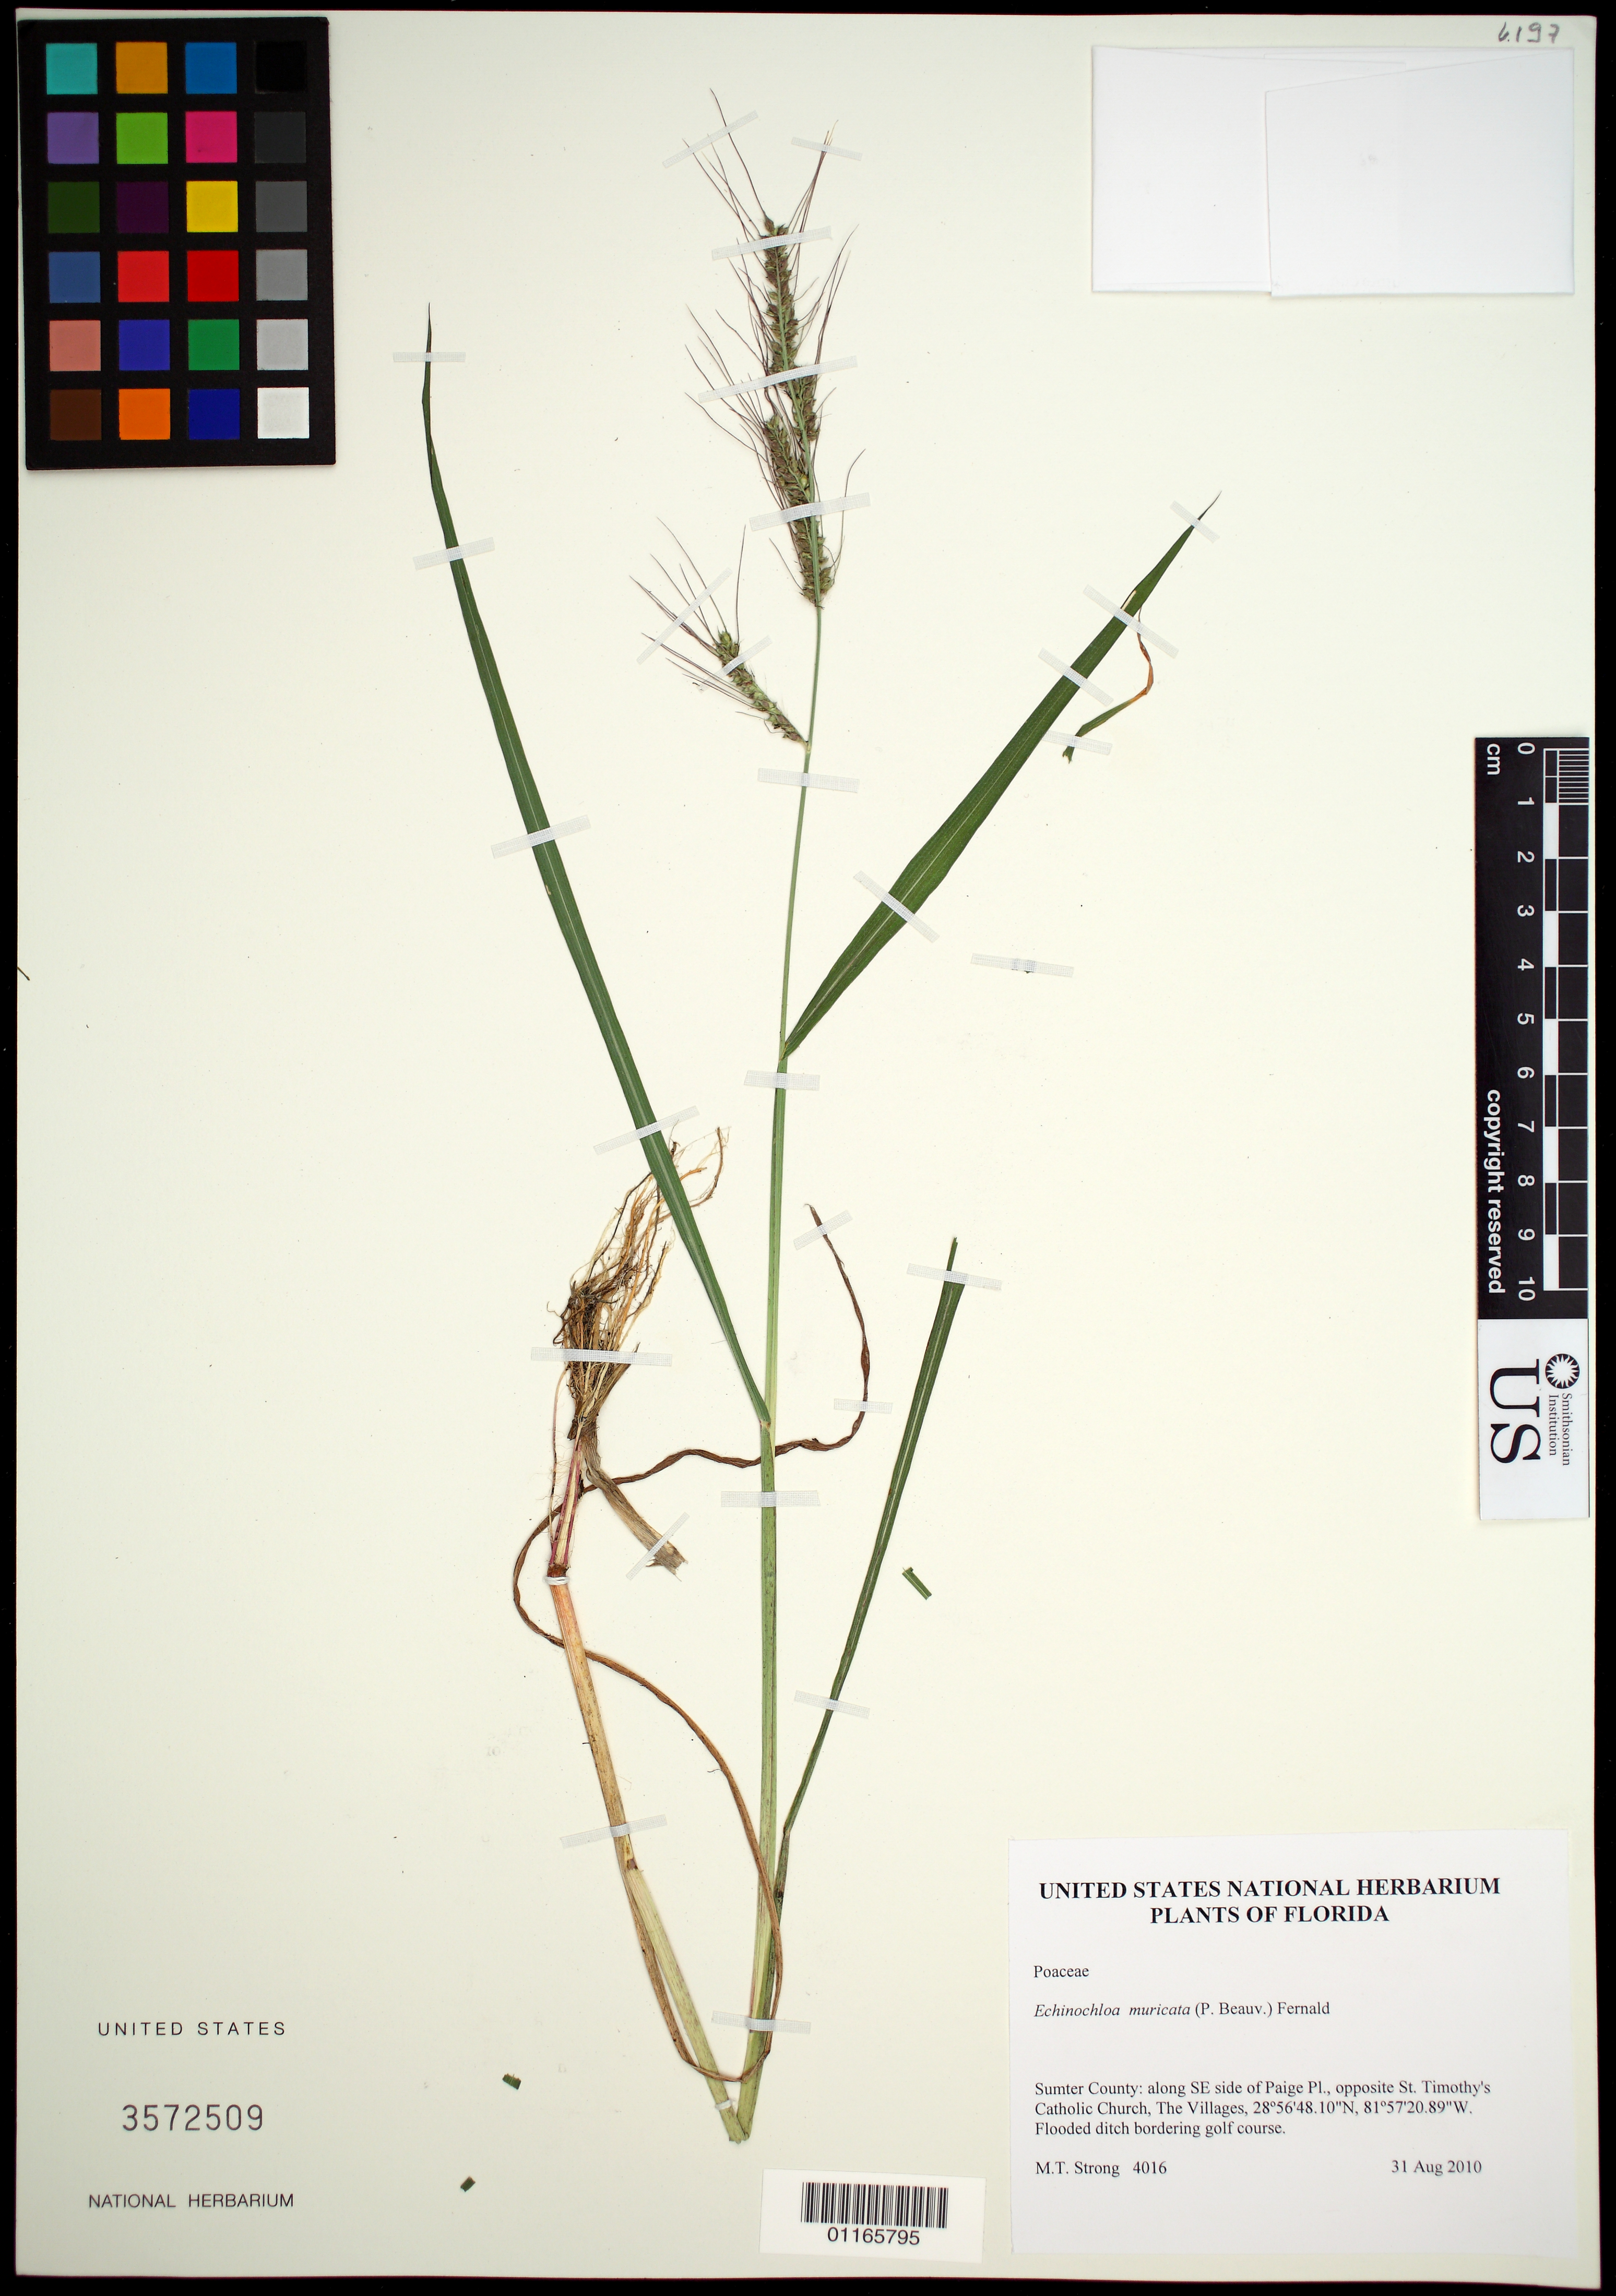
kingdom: Plantae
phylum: Tracheophyta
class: Liliopsida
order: Poales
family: Poaceae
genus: Echinochloa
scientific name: Echinochloa muricata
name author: (P. Beauv.) Fernald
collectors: M. T. Strong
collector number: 4016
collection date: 2010-08-31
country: United States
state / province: Florida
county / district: Sumter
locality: Along SE side of Paige Pl., opposite St. Timothy's Catholic Church, The Villages. Bordering golf course.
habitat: Flooded ditch bordering golf course.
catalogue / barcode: US 3572509